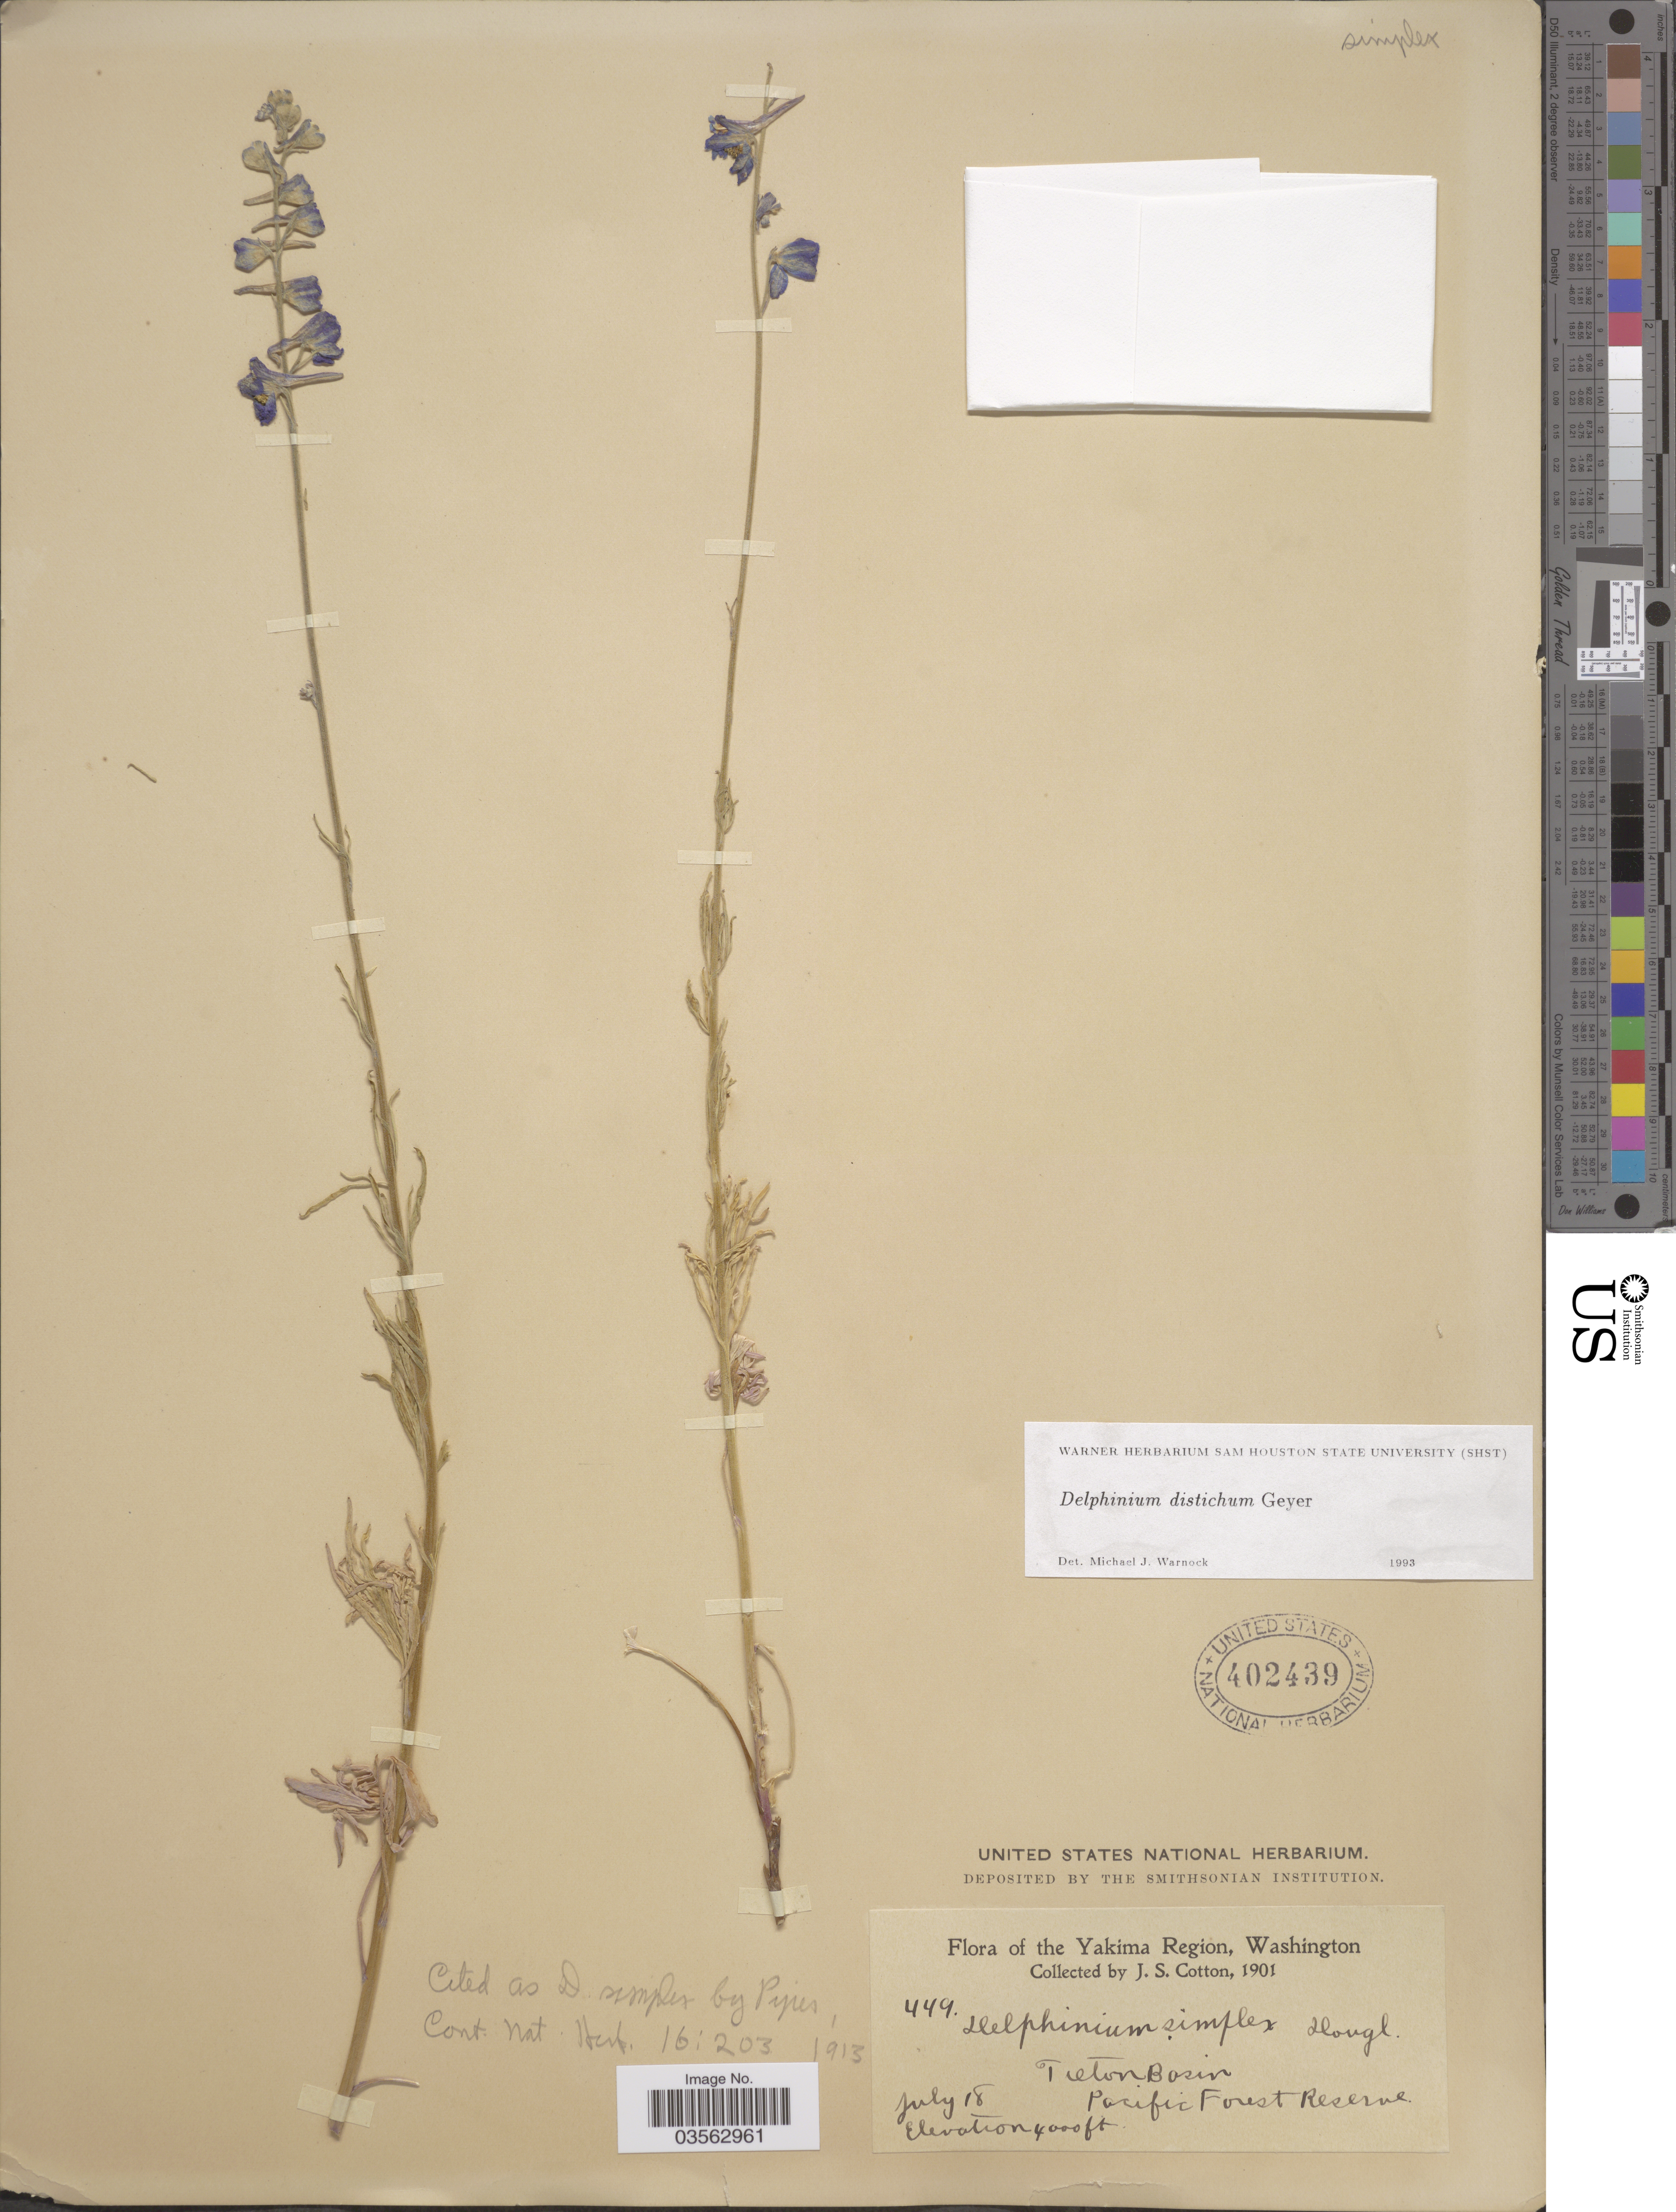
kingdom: Plantae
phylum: Tracheophyta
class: Magnoliopsida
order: Ranunculales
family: Ranunculaceae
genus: Delphinium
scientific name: Delphinium distichum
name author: Geyer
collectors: J. S. Cotton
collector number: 449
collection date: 1901-07-18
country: United States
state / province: Washington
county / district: Yakima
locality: The Yakima Region. Teton Basin. Pacific Forest Reserve.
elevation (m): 1219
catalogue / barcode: US 402439